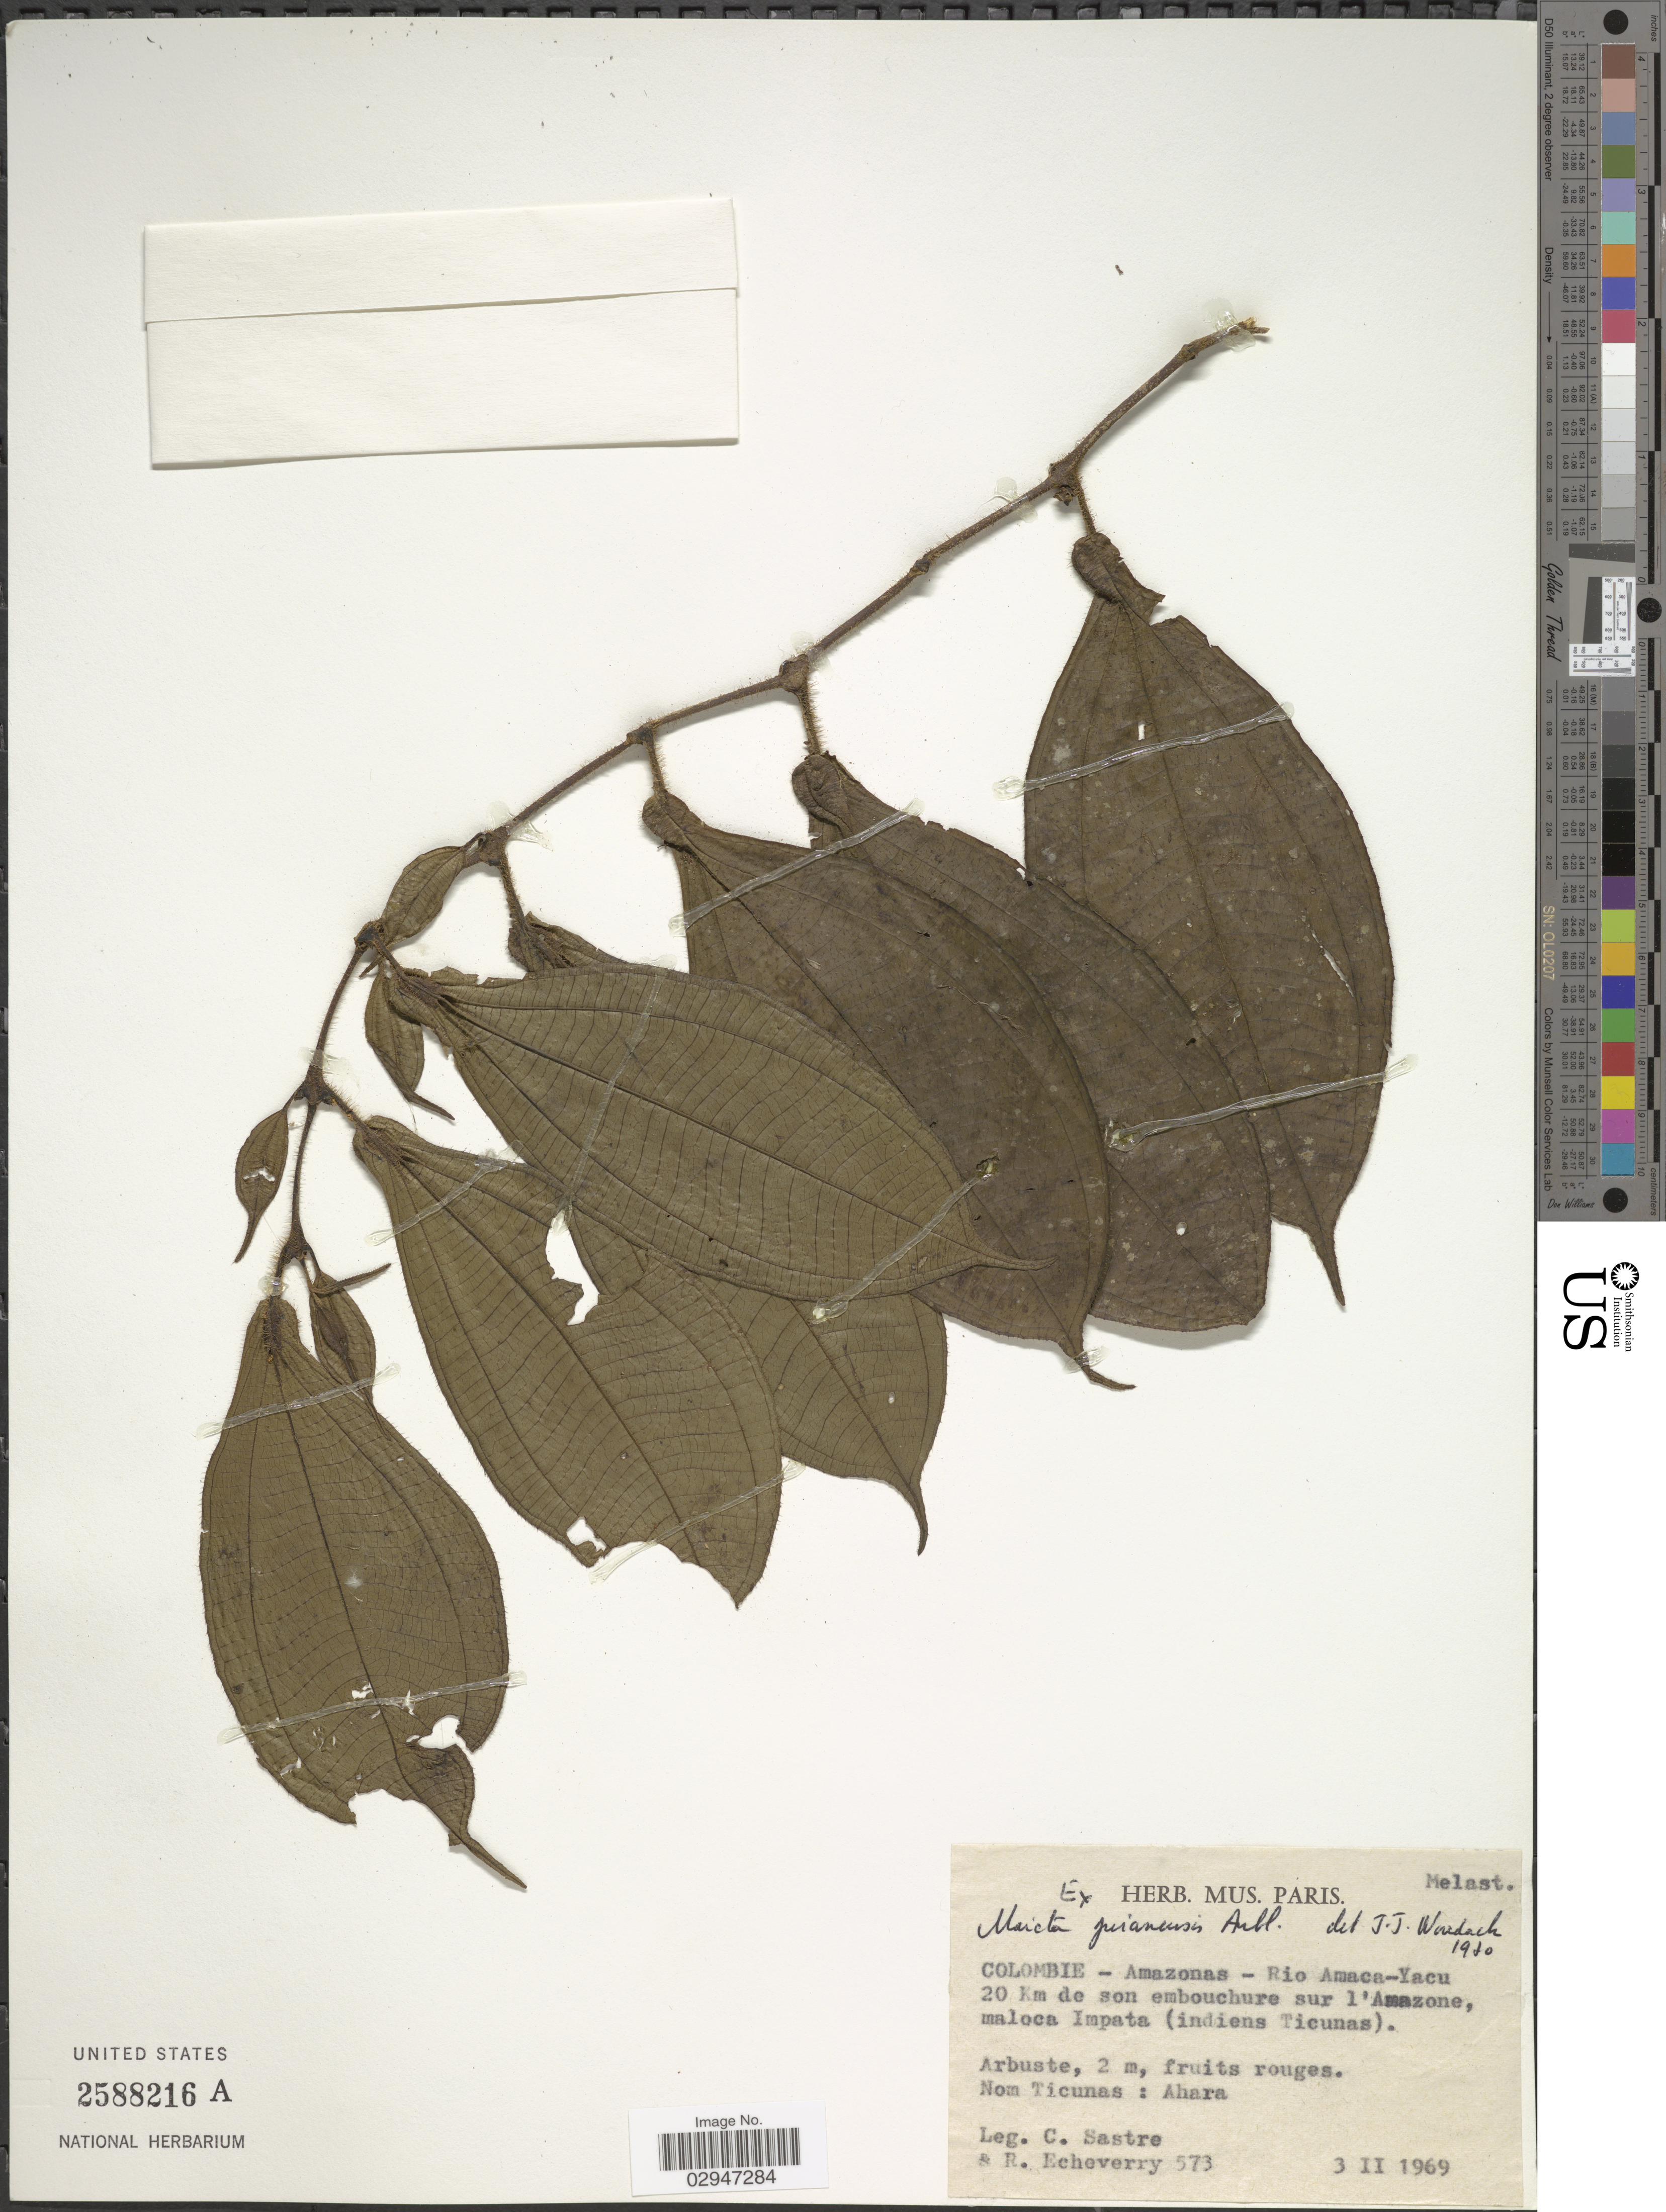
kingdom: Plantae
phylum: Tracheophyta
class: Magnoliopsida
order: Myrtales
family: Melastomataceae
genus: Maieta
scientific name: Maieta guianensis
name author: Aubl.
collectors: C. Sastre & R. Echeverry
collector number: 573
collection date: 1969-02-03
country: Colombia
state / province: Amazônas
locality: Amazonas - Rio Amaca - Yacu. 20 Km de son embouchure sur l'Amazone, maloca Impata (indiens Ticunas).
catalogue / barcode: US 2588216A